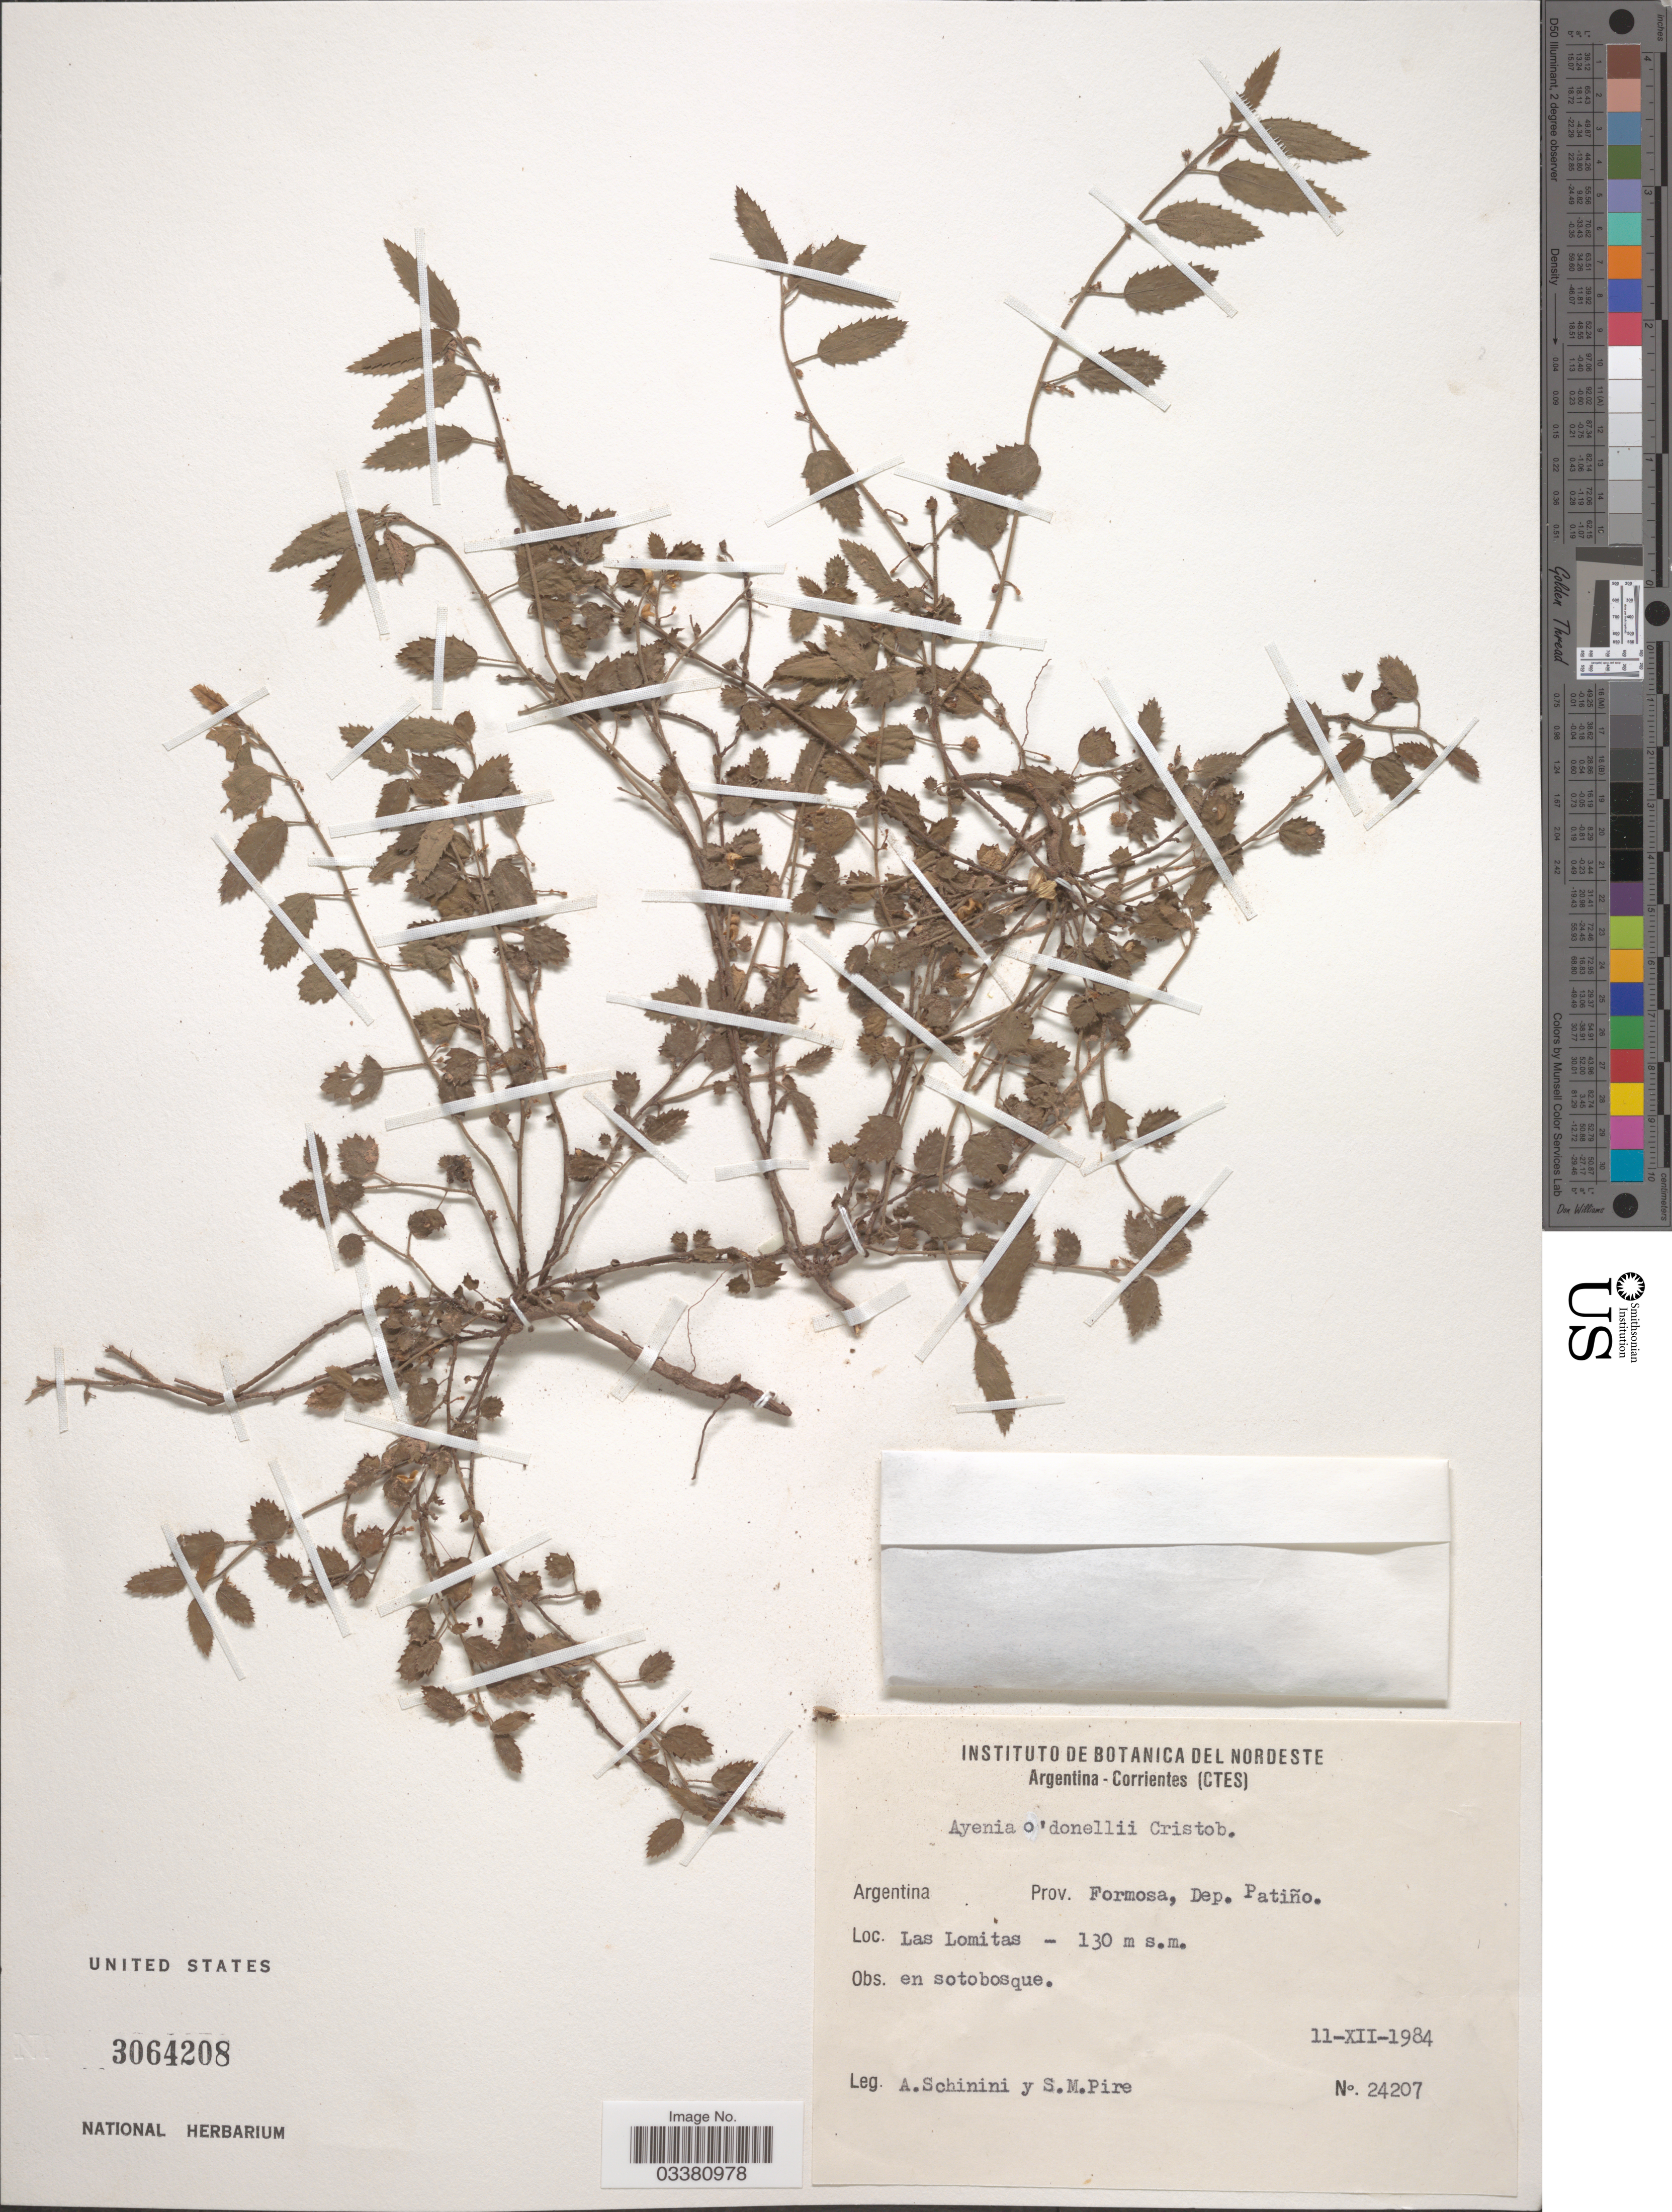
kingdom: Plantae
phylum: Tracheophyta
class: Magnoliopsida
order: Malvales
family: Malvaceae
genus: Ayenia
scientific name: Ayenia odonellii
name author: Cristóbal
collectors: A. Schinini & S. Pire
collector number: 24207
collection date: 1984-12-11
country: Argentina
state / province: Formosa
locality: Dep. Patiño. Las Lomitas.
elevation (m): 130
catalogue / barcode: US 3064208